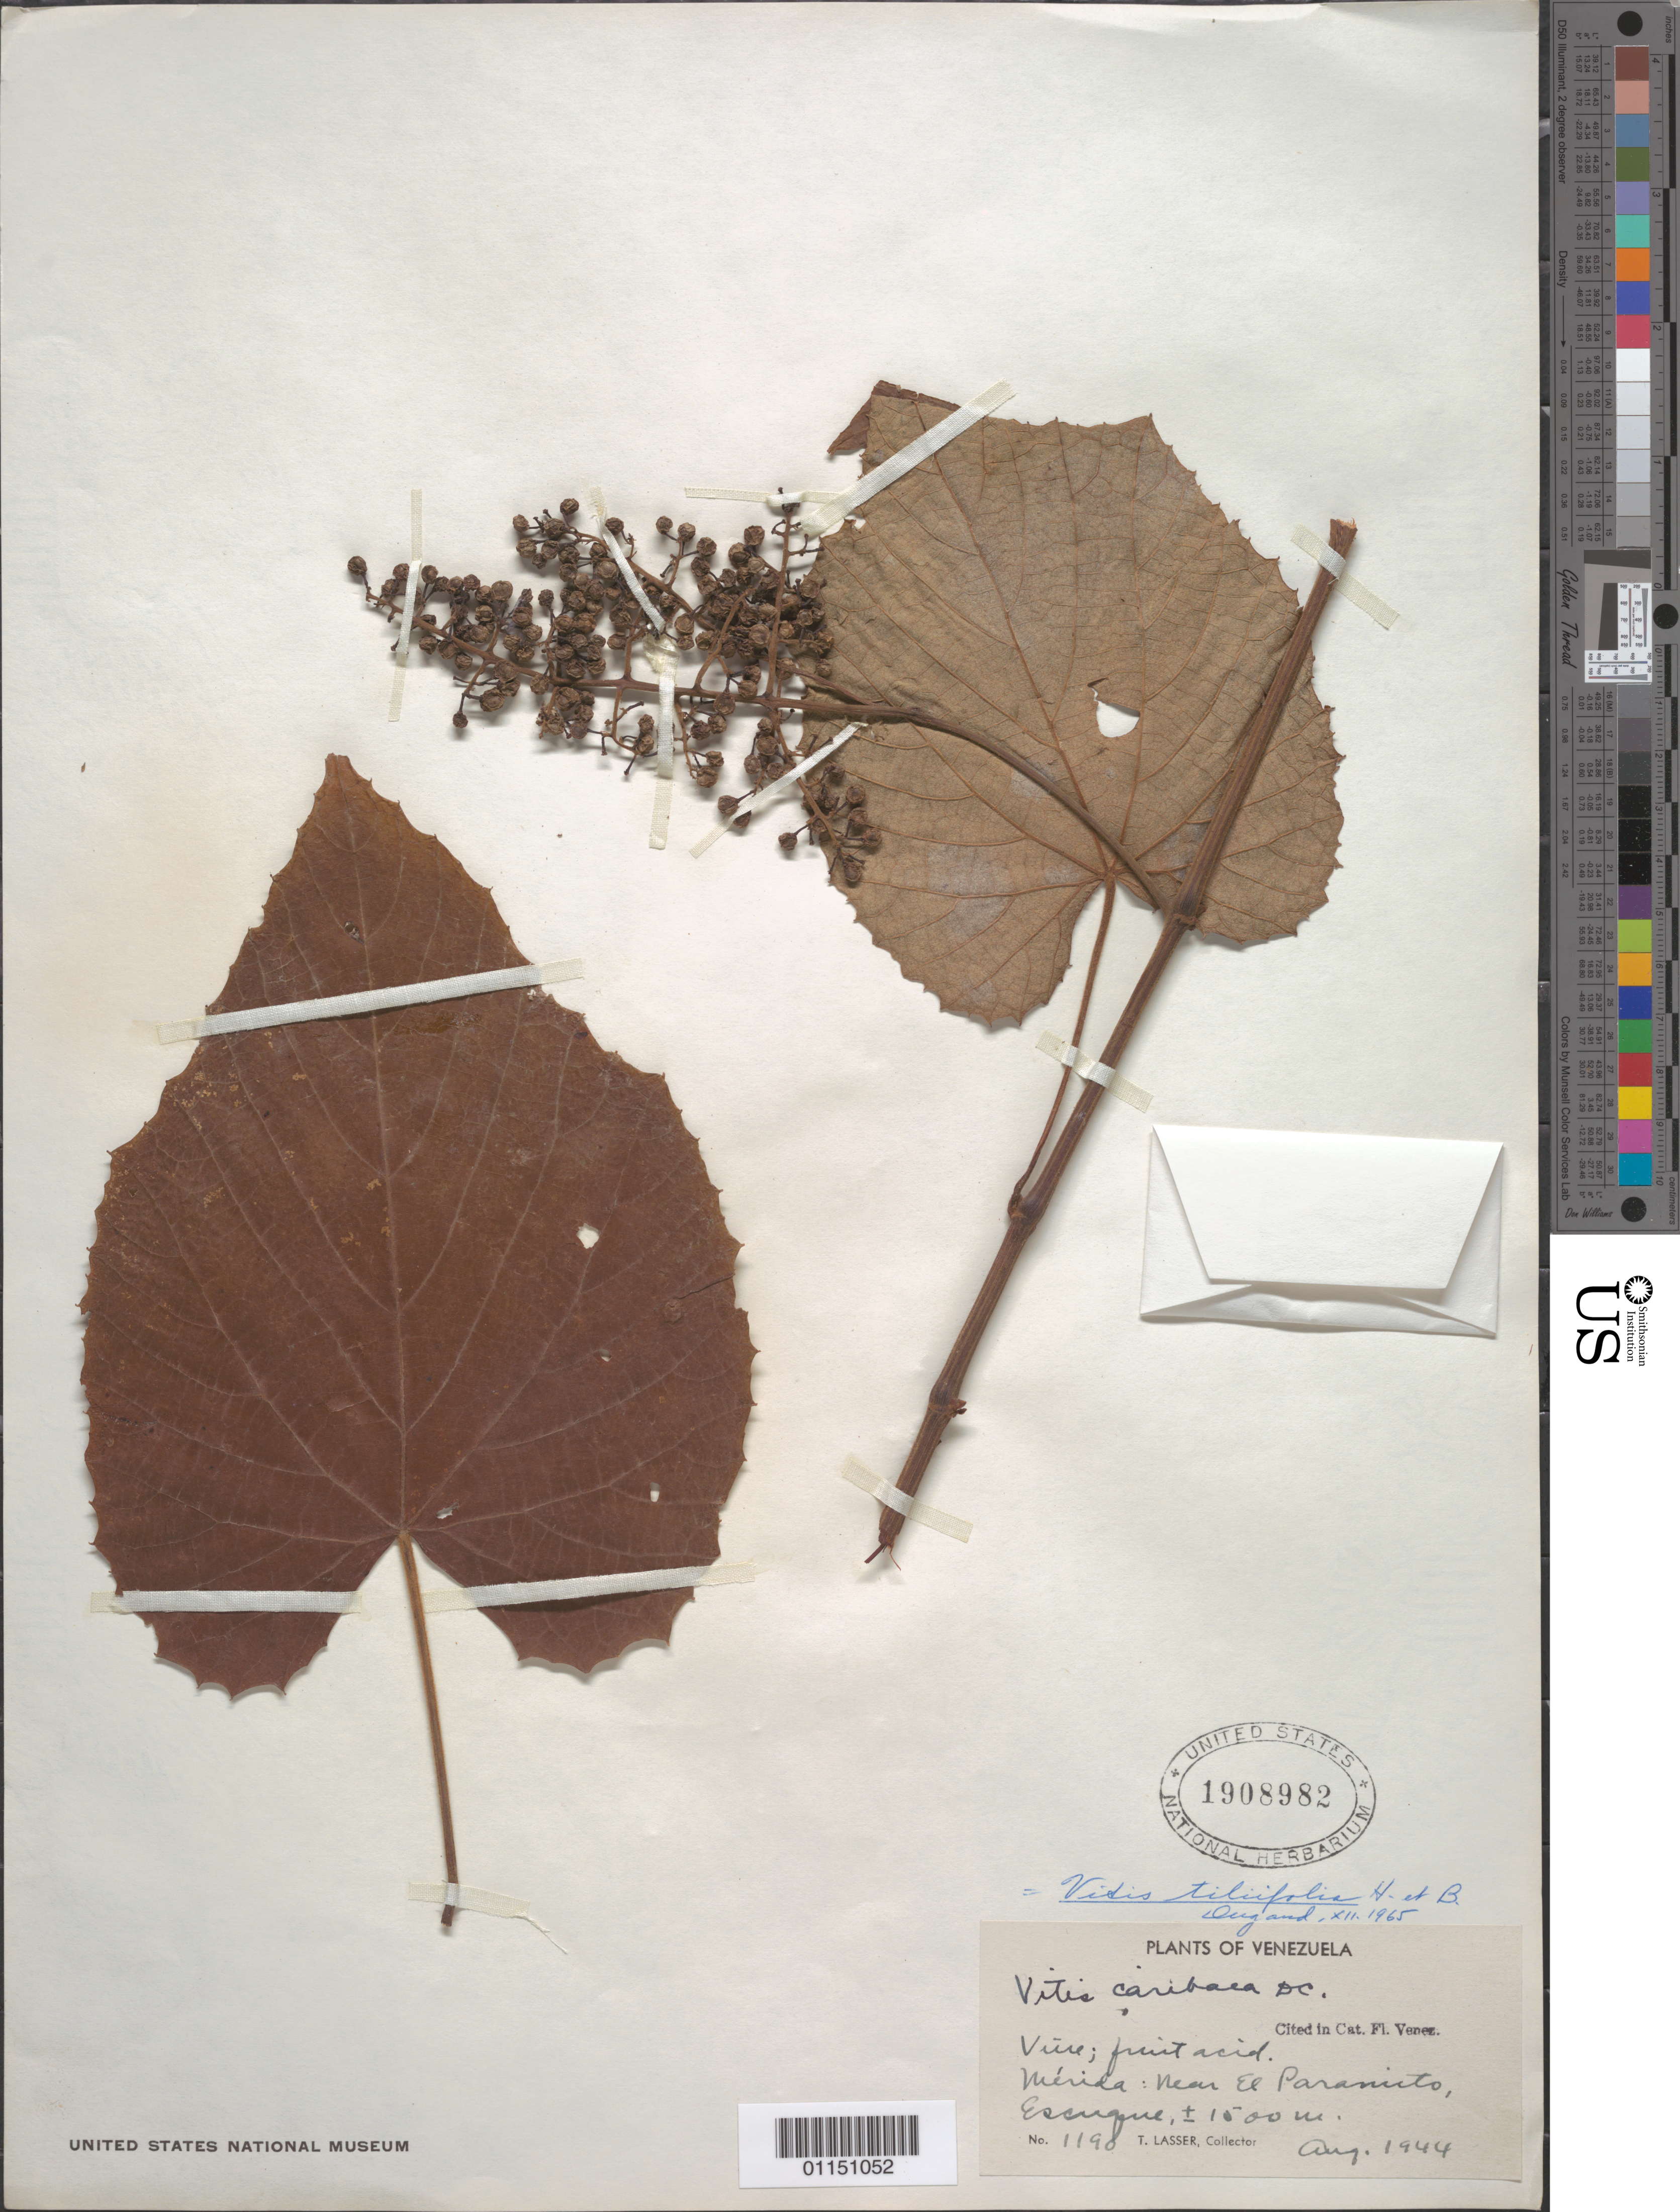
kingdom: Plantae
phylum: Tracheophyta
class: Magnoliopsida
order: Vitales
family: Vitaceae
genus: Vitis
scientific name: Vitis tiliaefolia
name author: Willd.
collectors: T. Lasser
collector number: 1198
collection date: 1944-08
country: Venezuela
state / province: Mérida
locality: Para Nieto.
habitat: Vine.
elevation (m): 1500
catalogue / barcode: US 1908982